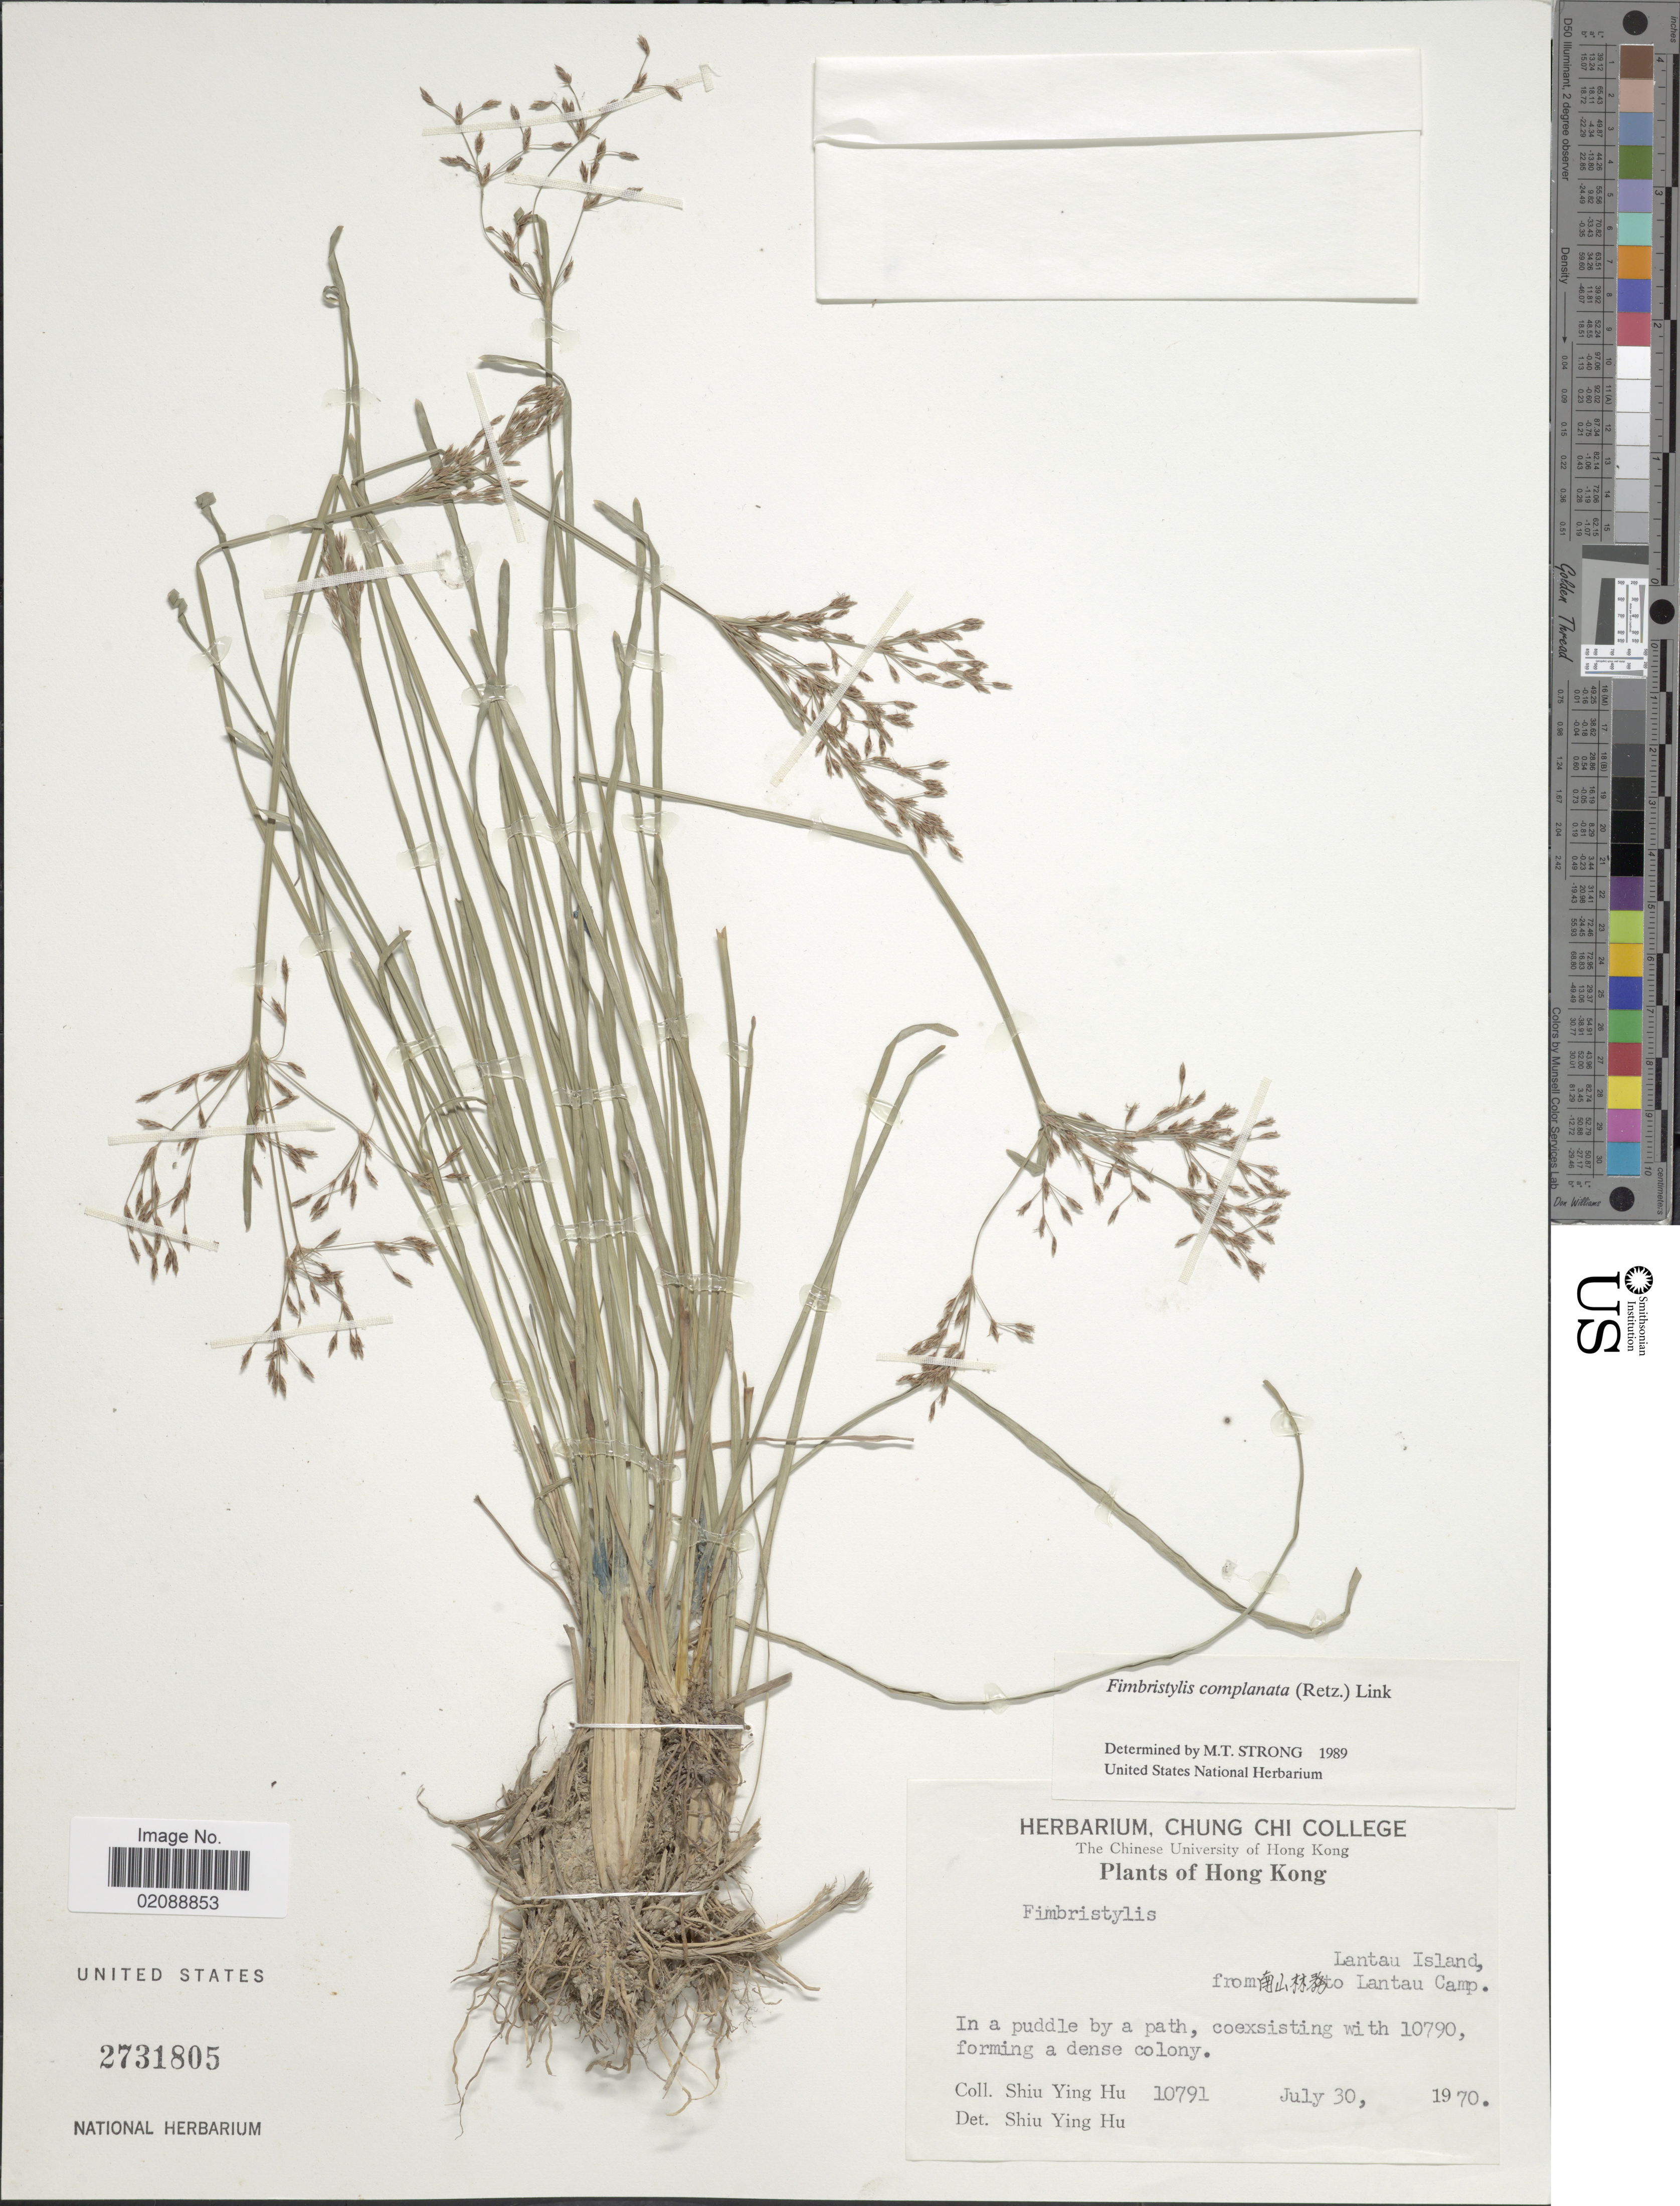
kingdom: Plantae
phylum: Tracheophyta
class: Liliopsida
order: Poales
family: Cyperaceae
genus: Fimbristylis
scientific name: Fimbristylis complanata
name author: (Retz.) Link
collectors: S. Y. Hu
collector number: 10791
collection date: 1970-07-30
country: China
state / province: Hong Kong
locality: In a puddle by a path, coexisting with 10790, Lantau Island, from Lantau Camp.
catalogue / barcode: US 2731805